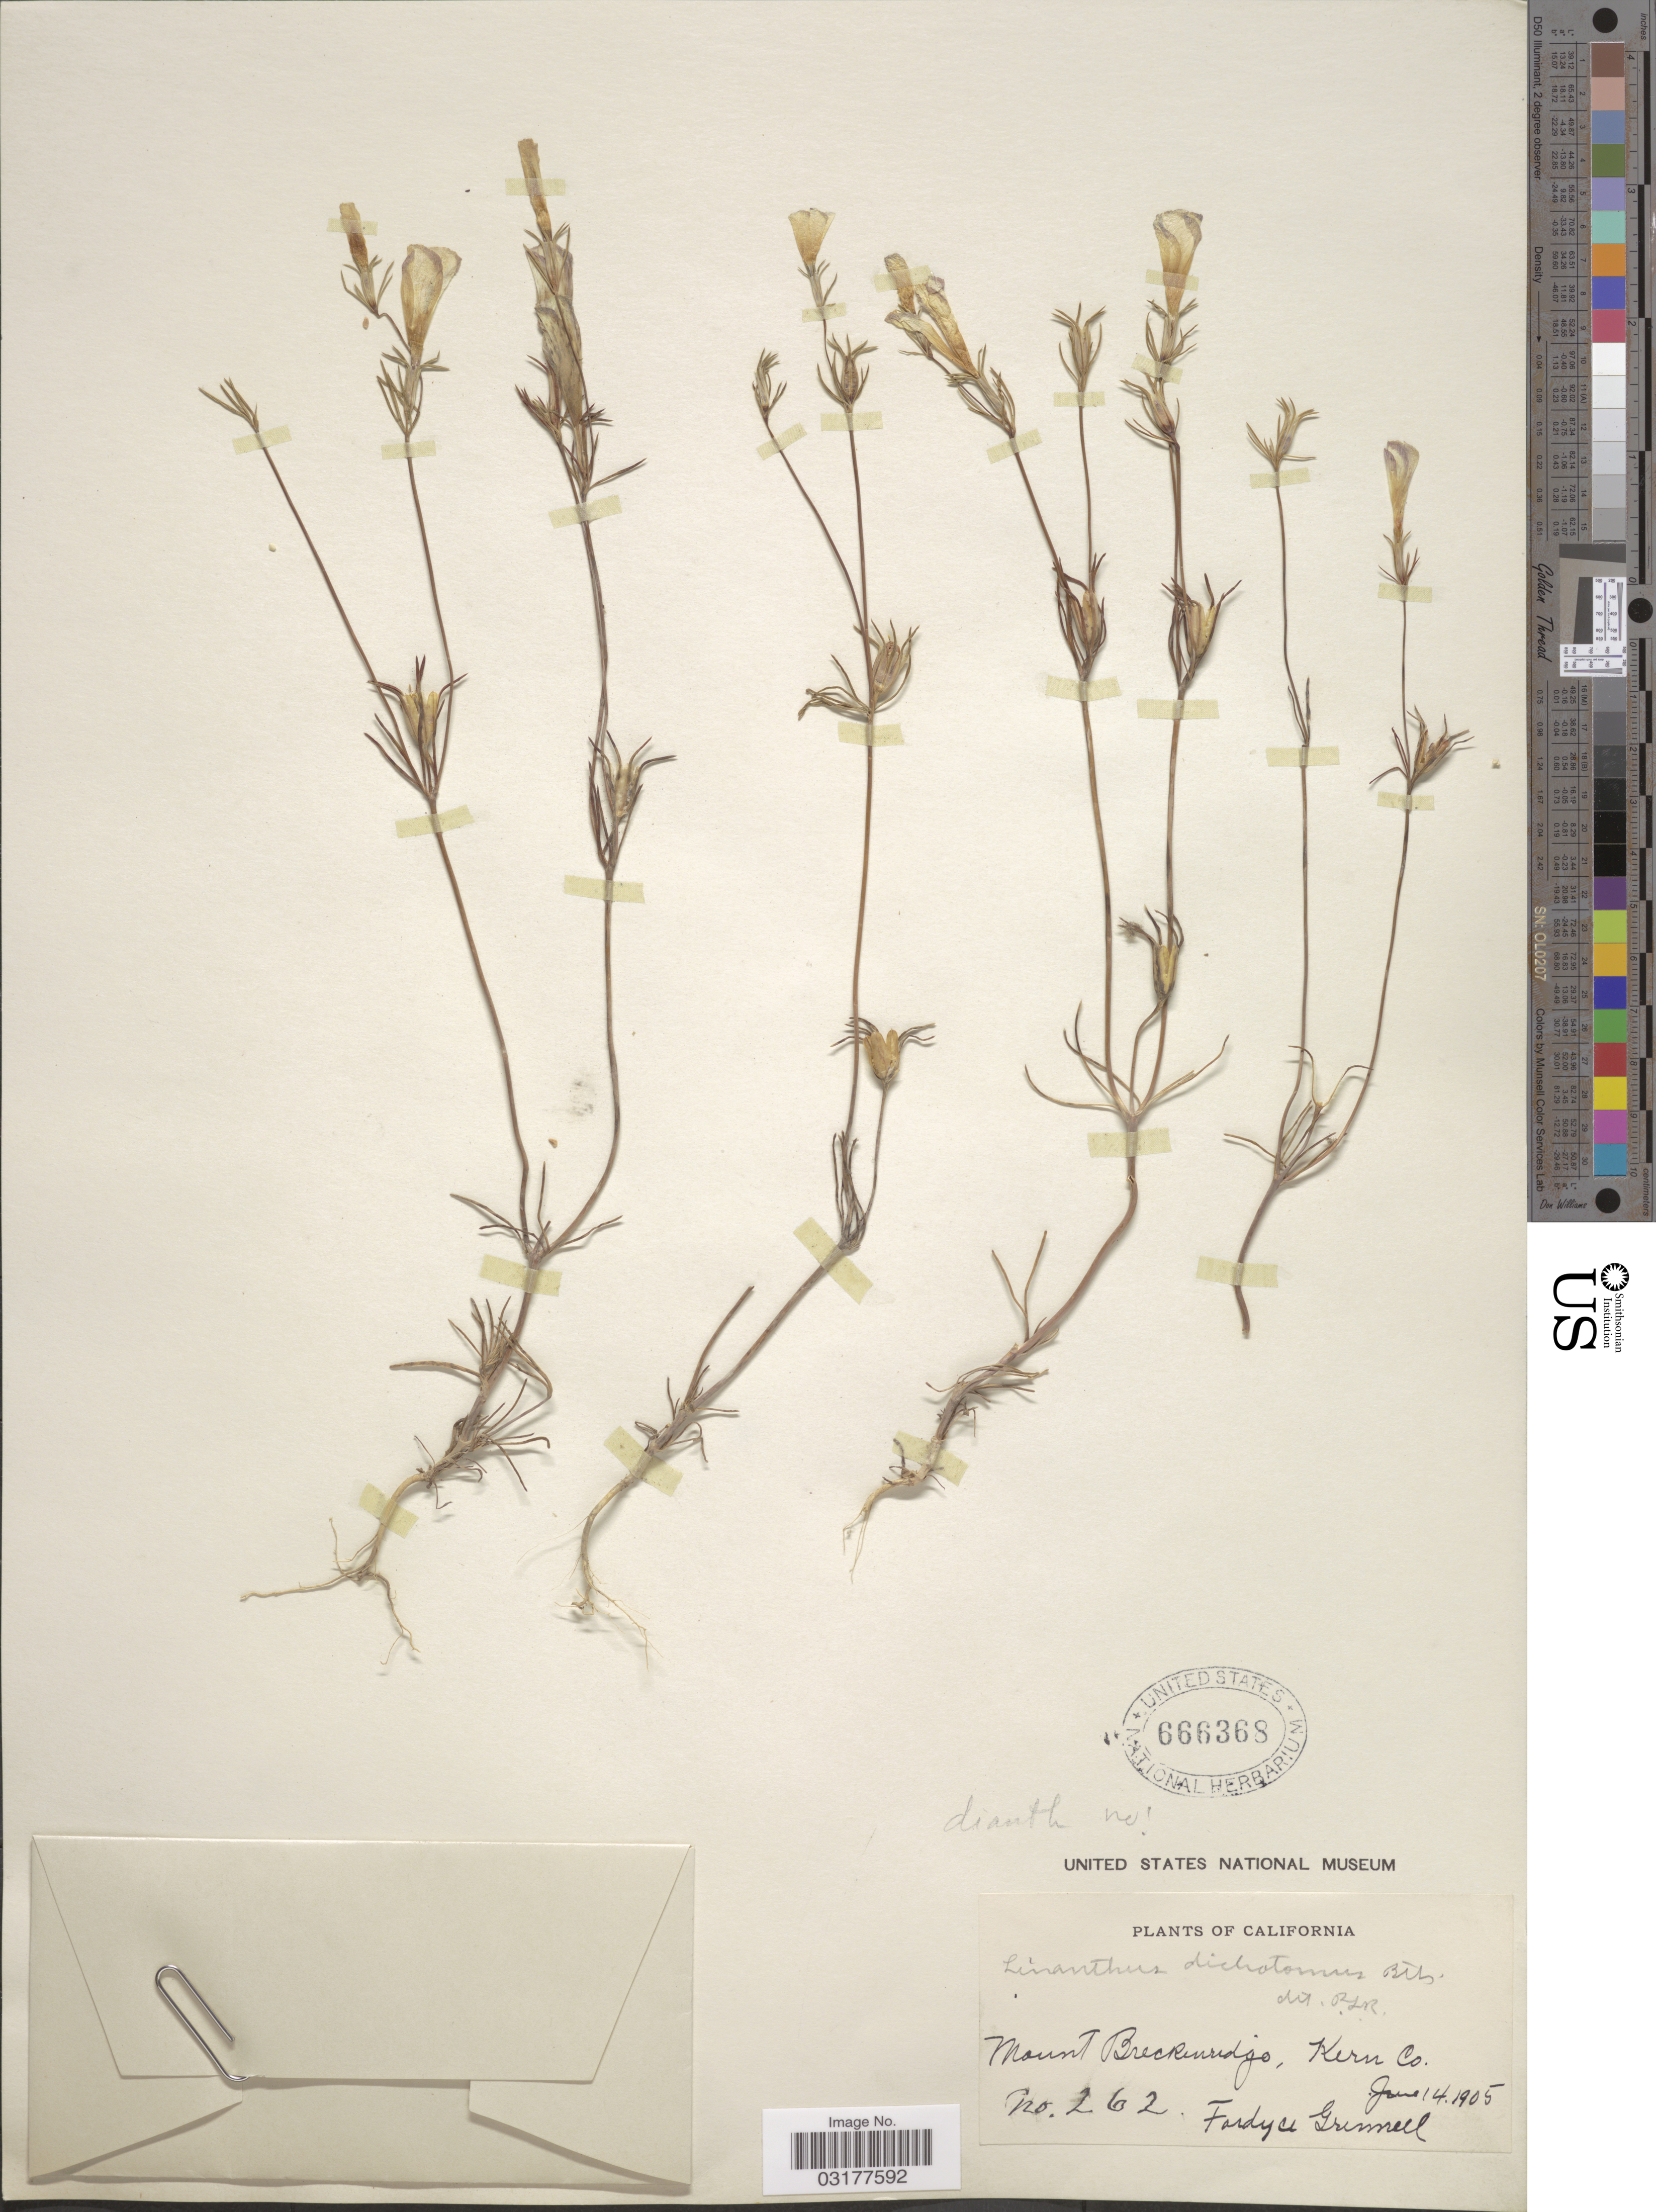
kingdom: Plantae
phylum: Tracheophyta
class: Magnoliopsida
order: Ericales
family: Polemoniaceae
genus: Linanthus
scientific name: Linanthus dichotomus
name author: Benth.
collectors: F. Grinnell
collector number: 262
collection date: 1905-06-14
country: United States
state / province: California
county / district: Kern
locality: Mount Breckenridge, Kern Co.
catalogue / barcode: US 666368